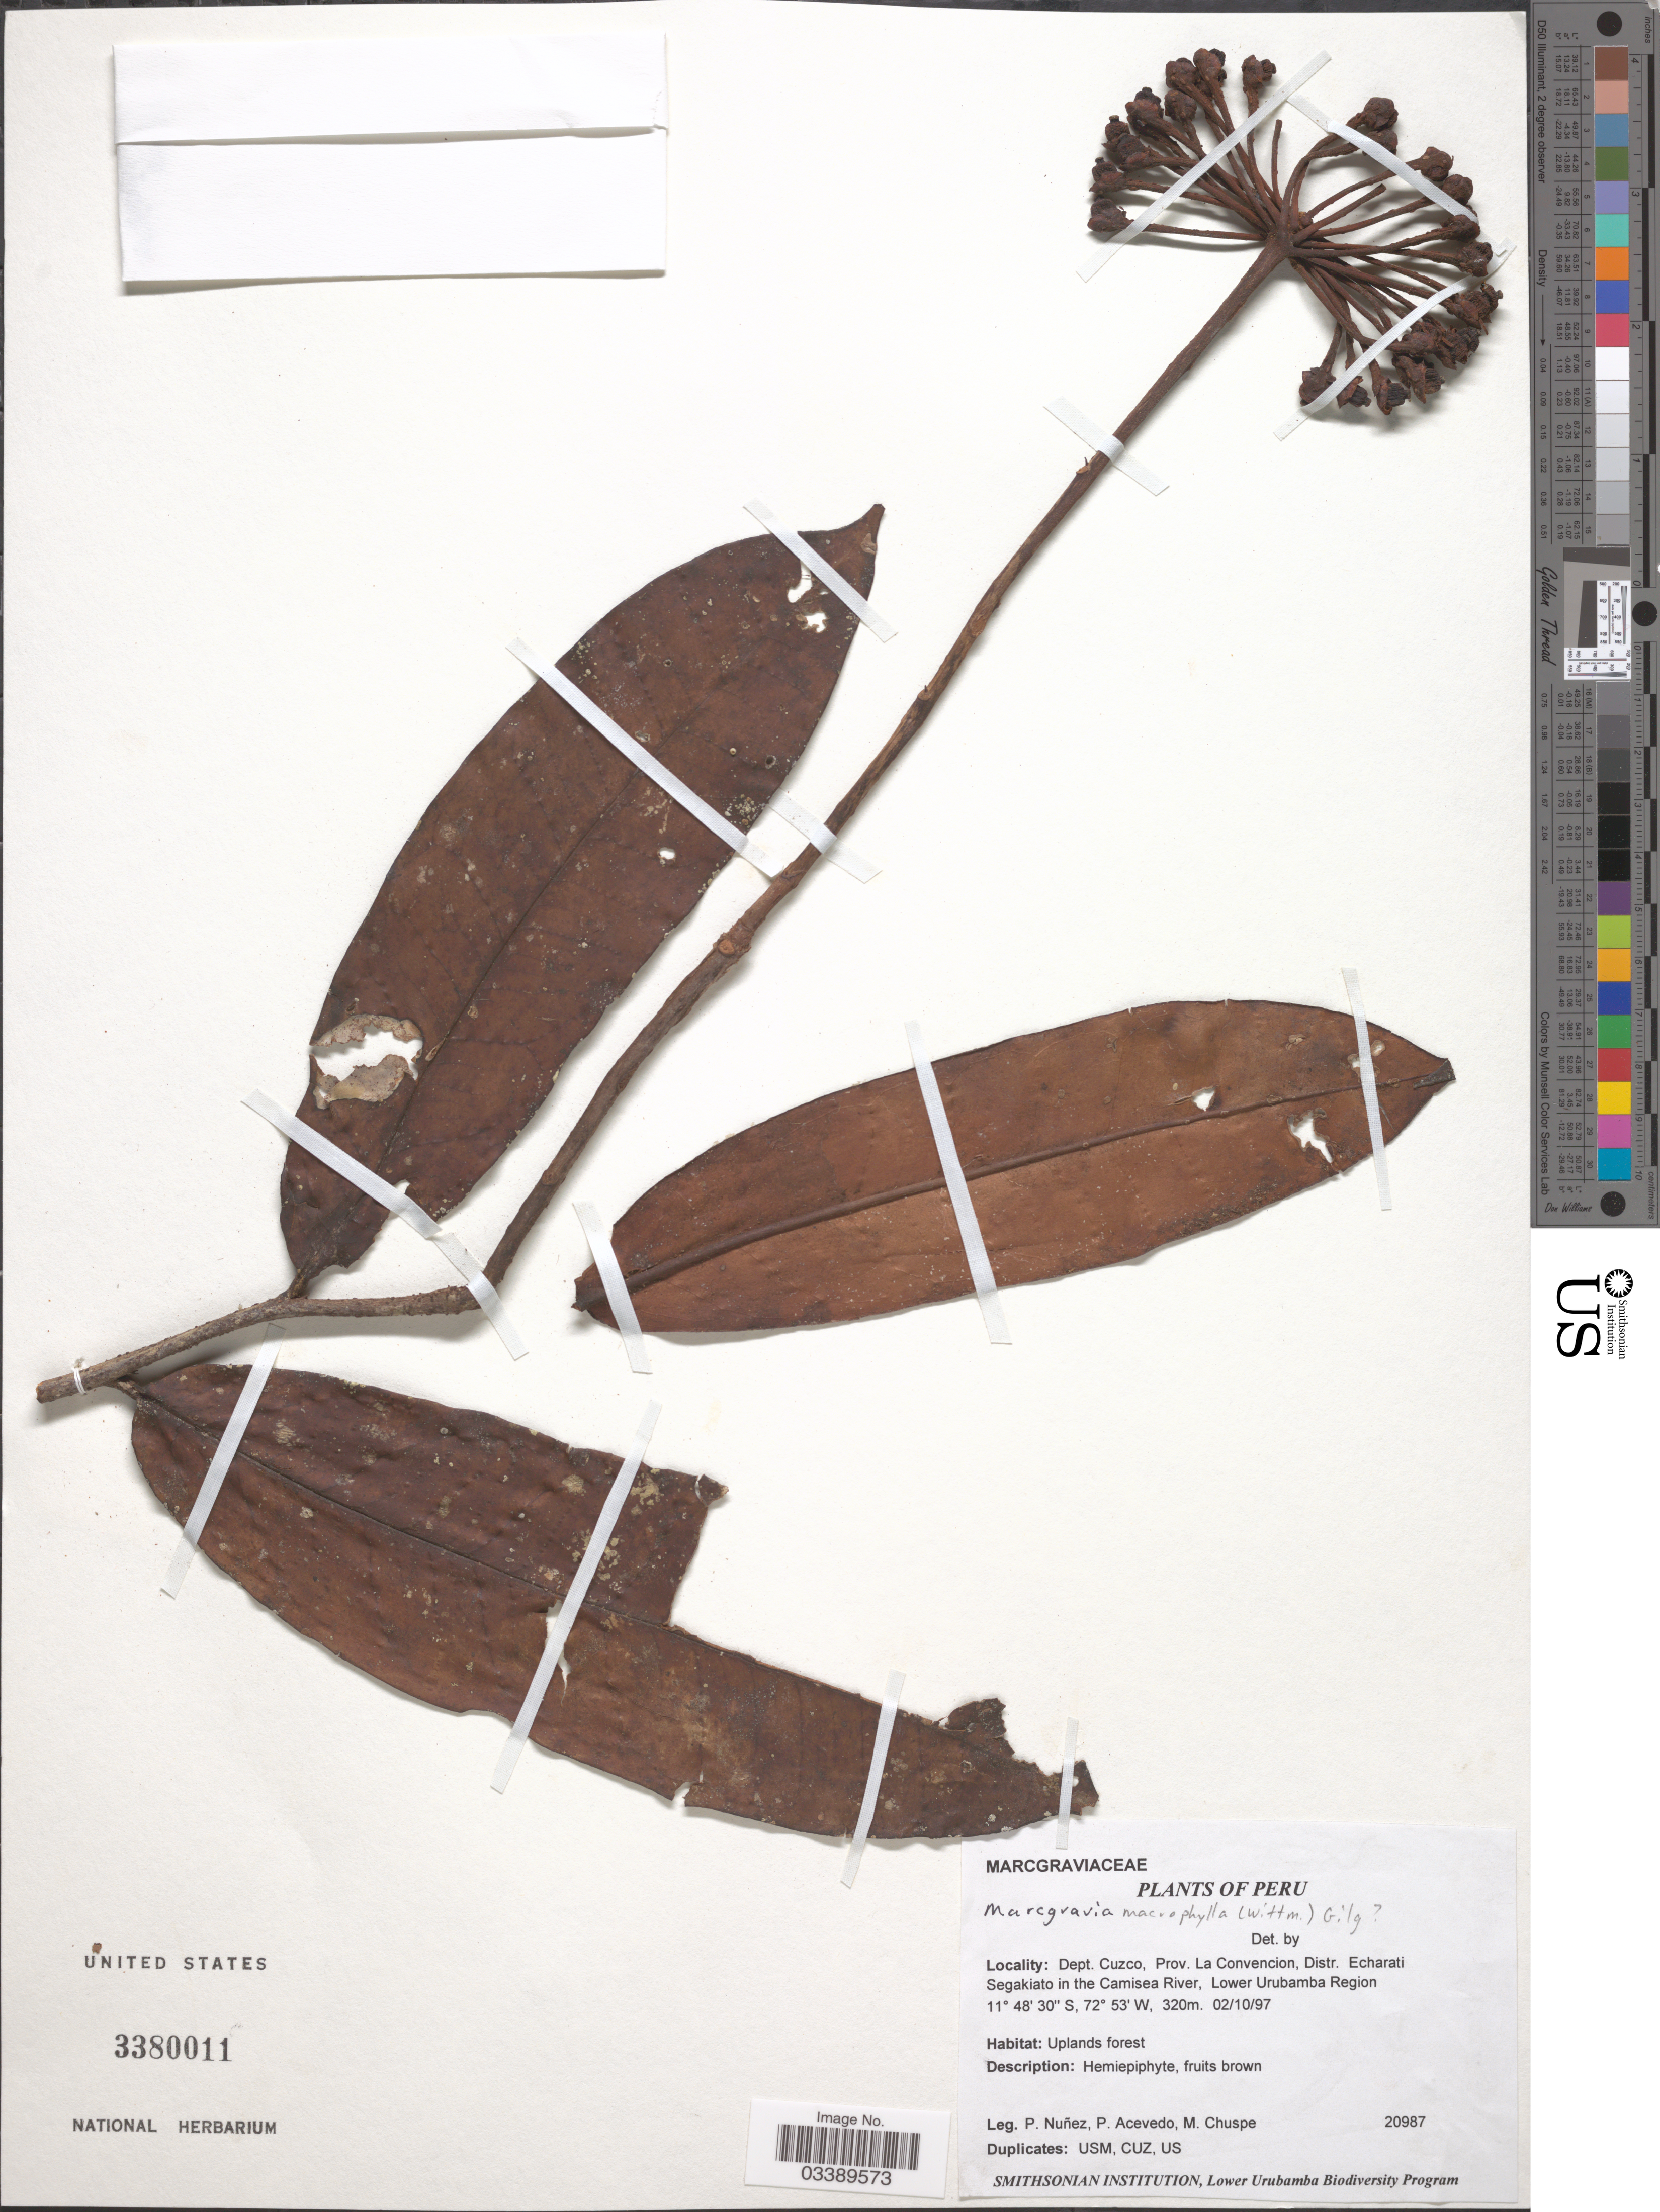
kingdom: Plantae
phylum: Tracheophyta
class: Magnoliopsida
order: Ericales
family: Marcgraviaceae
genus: Marcgravia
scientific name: Marcgravia macrophylla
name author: (Wittm.) Gilg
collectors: P. Nuñez V., P. Acevedo-Rodr. & M. Chuspe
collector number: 20987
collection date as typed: Transcribed d/m/y: 2/10/97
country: Peru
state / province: Cusco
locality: Dept. Cuzco, Prov. La Convencion, Distr. Echarati Segakiato in the Camisea River, Lower Urubamba Region.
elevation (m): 320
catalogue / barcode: US 3380011